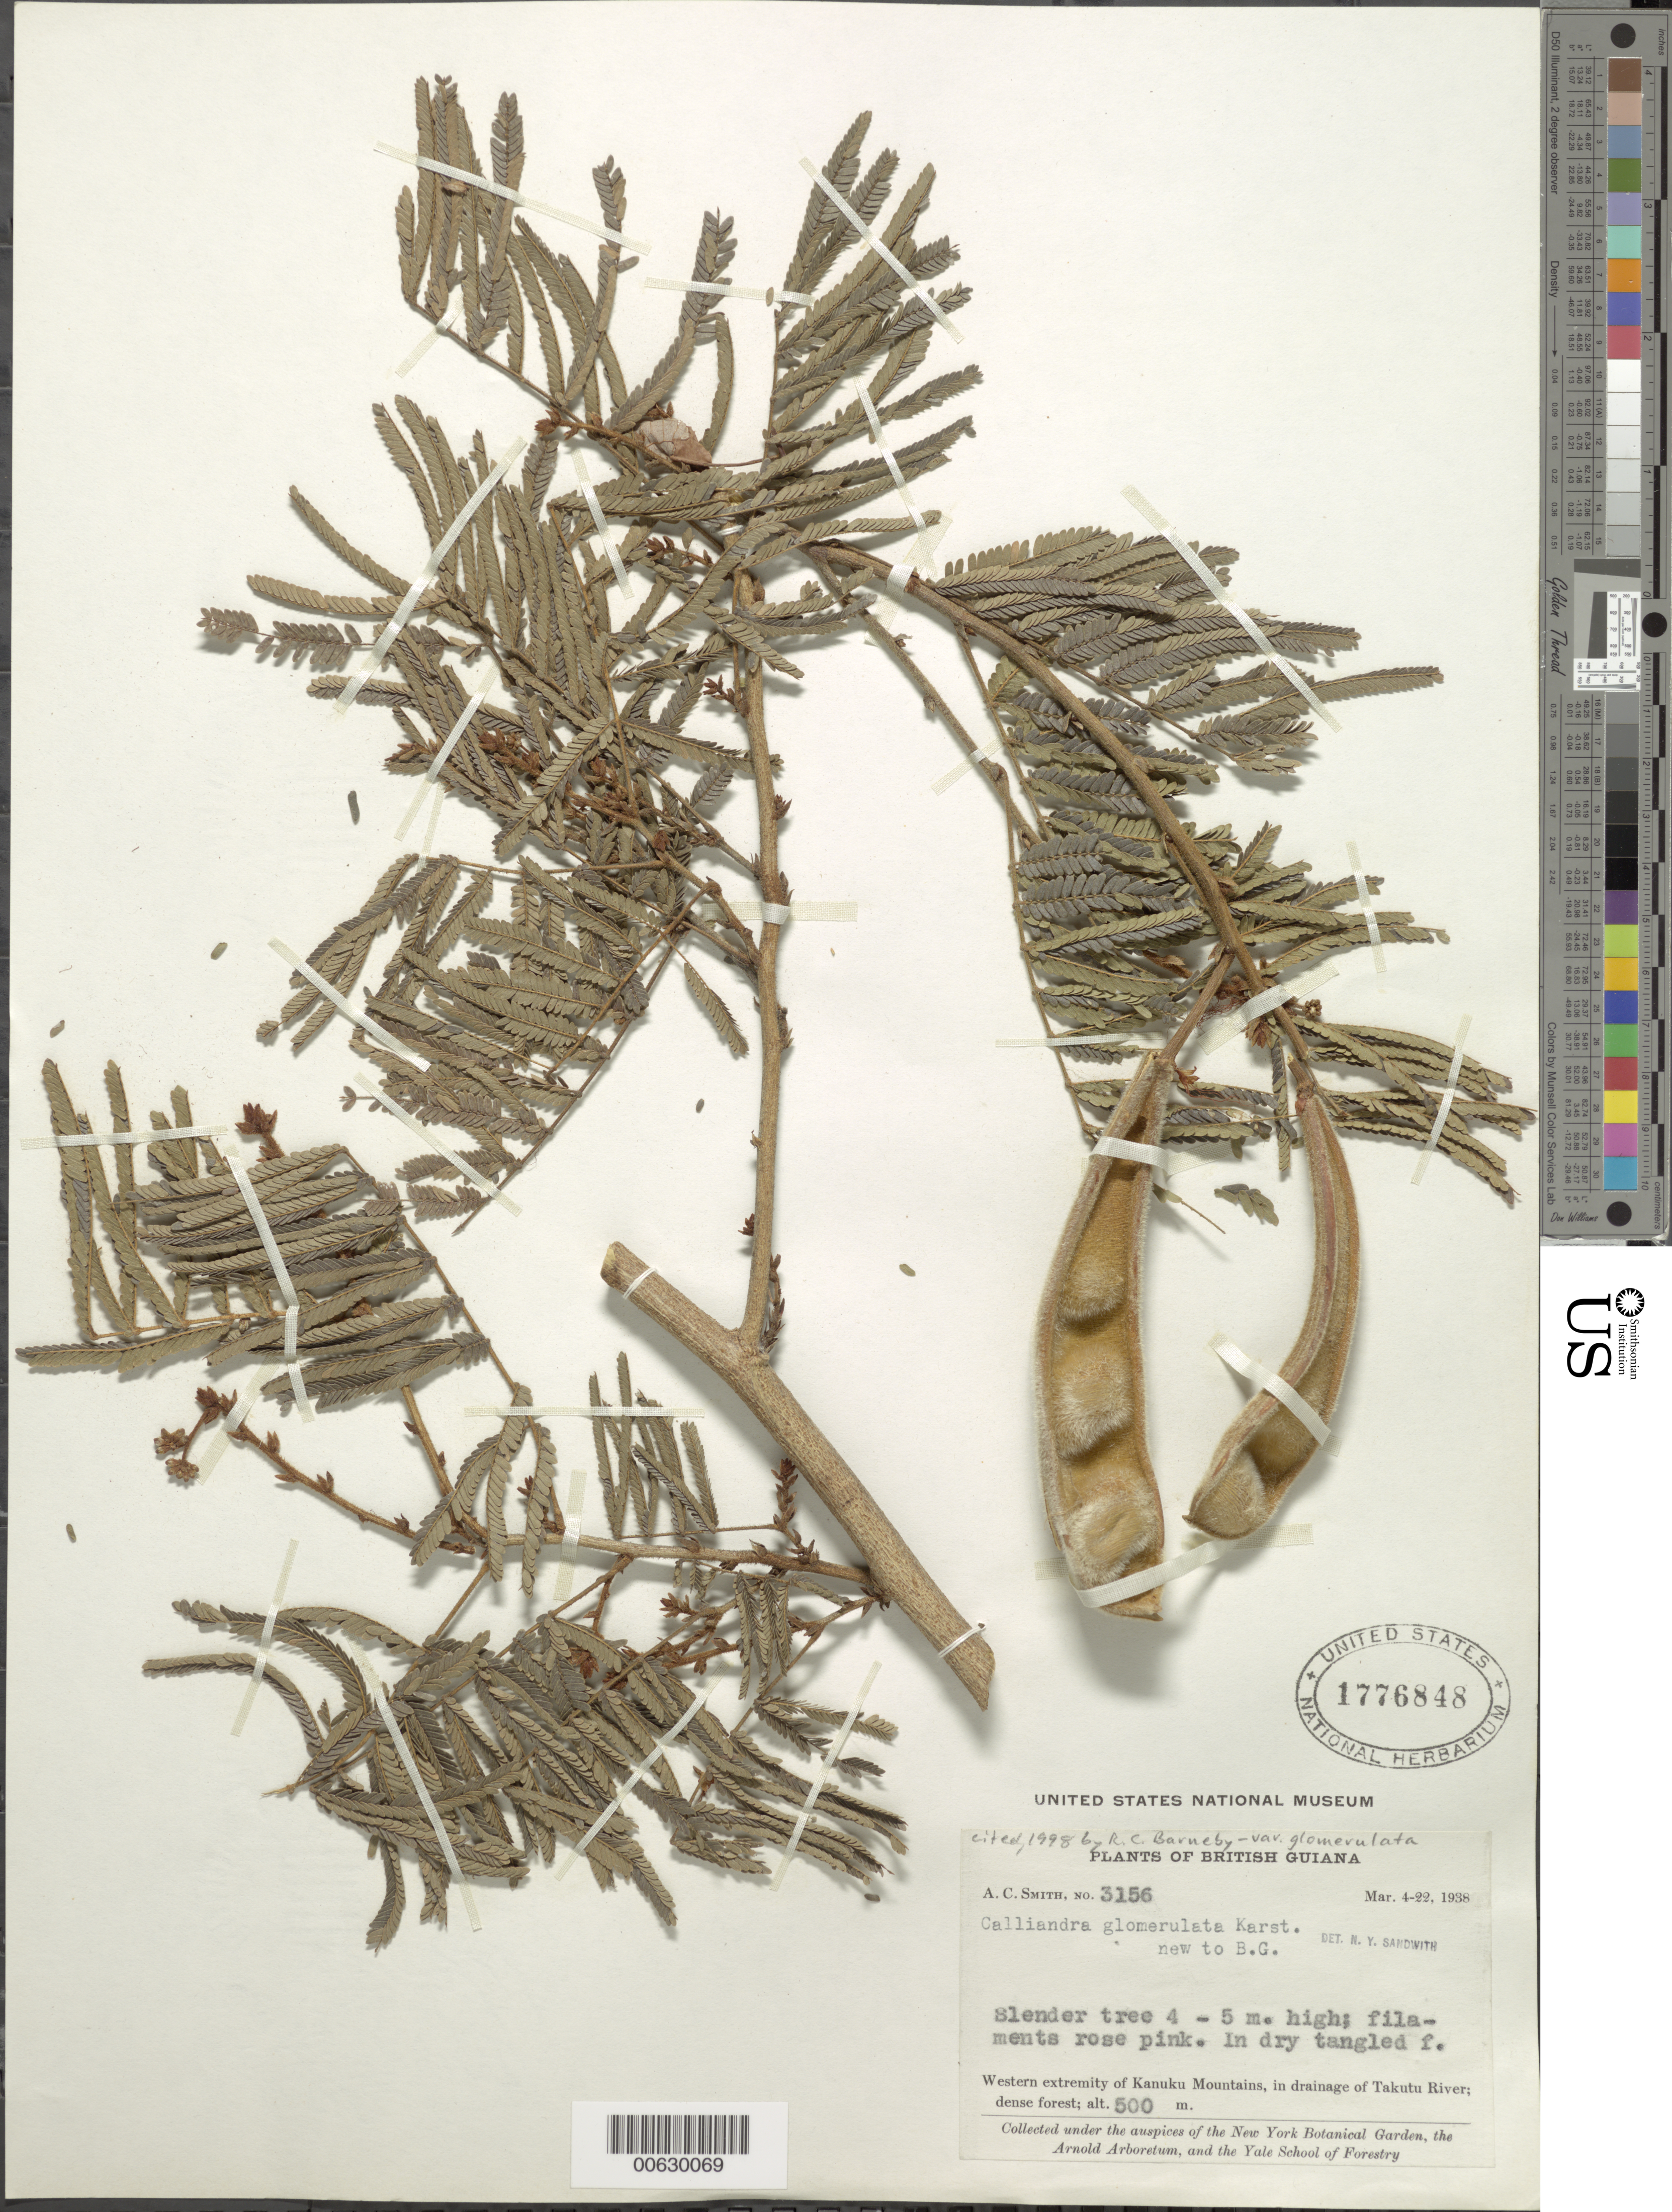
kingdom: Plantae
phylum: Tracheophyta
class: Magnoliopsida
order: Fabales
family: Fabaceae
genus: Calliandra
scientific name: Calliandra glomerulata var. glomerulata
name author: H. Karst.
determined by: Barneby, Rupert C., (NY)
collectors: A. C. Smith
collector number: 3156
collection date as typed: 4-Mar-38 to 22-Mar-38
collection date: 1938-03-04/1938-03-22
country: Guyana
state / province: U. Takutu-U. Essequibo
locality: Kanuku Mts., drainage of Takutu R., western extremity of Kanuku Mountains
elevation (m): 500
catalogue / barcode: US 1776848